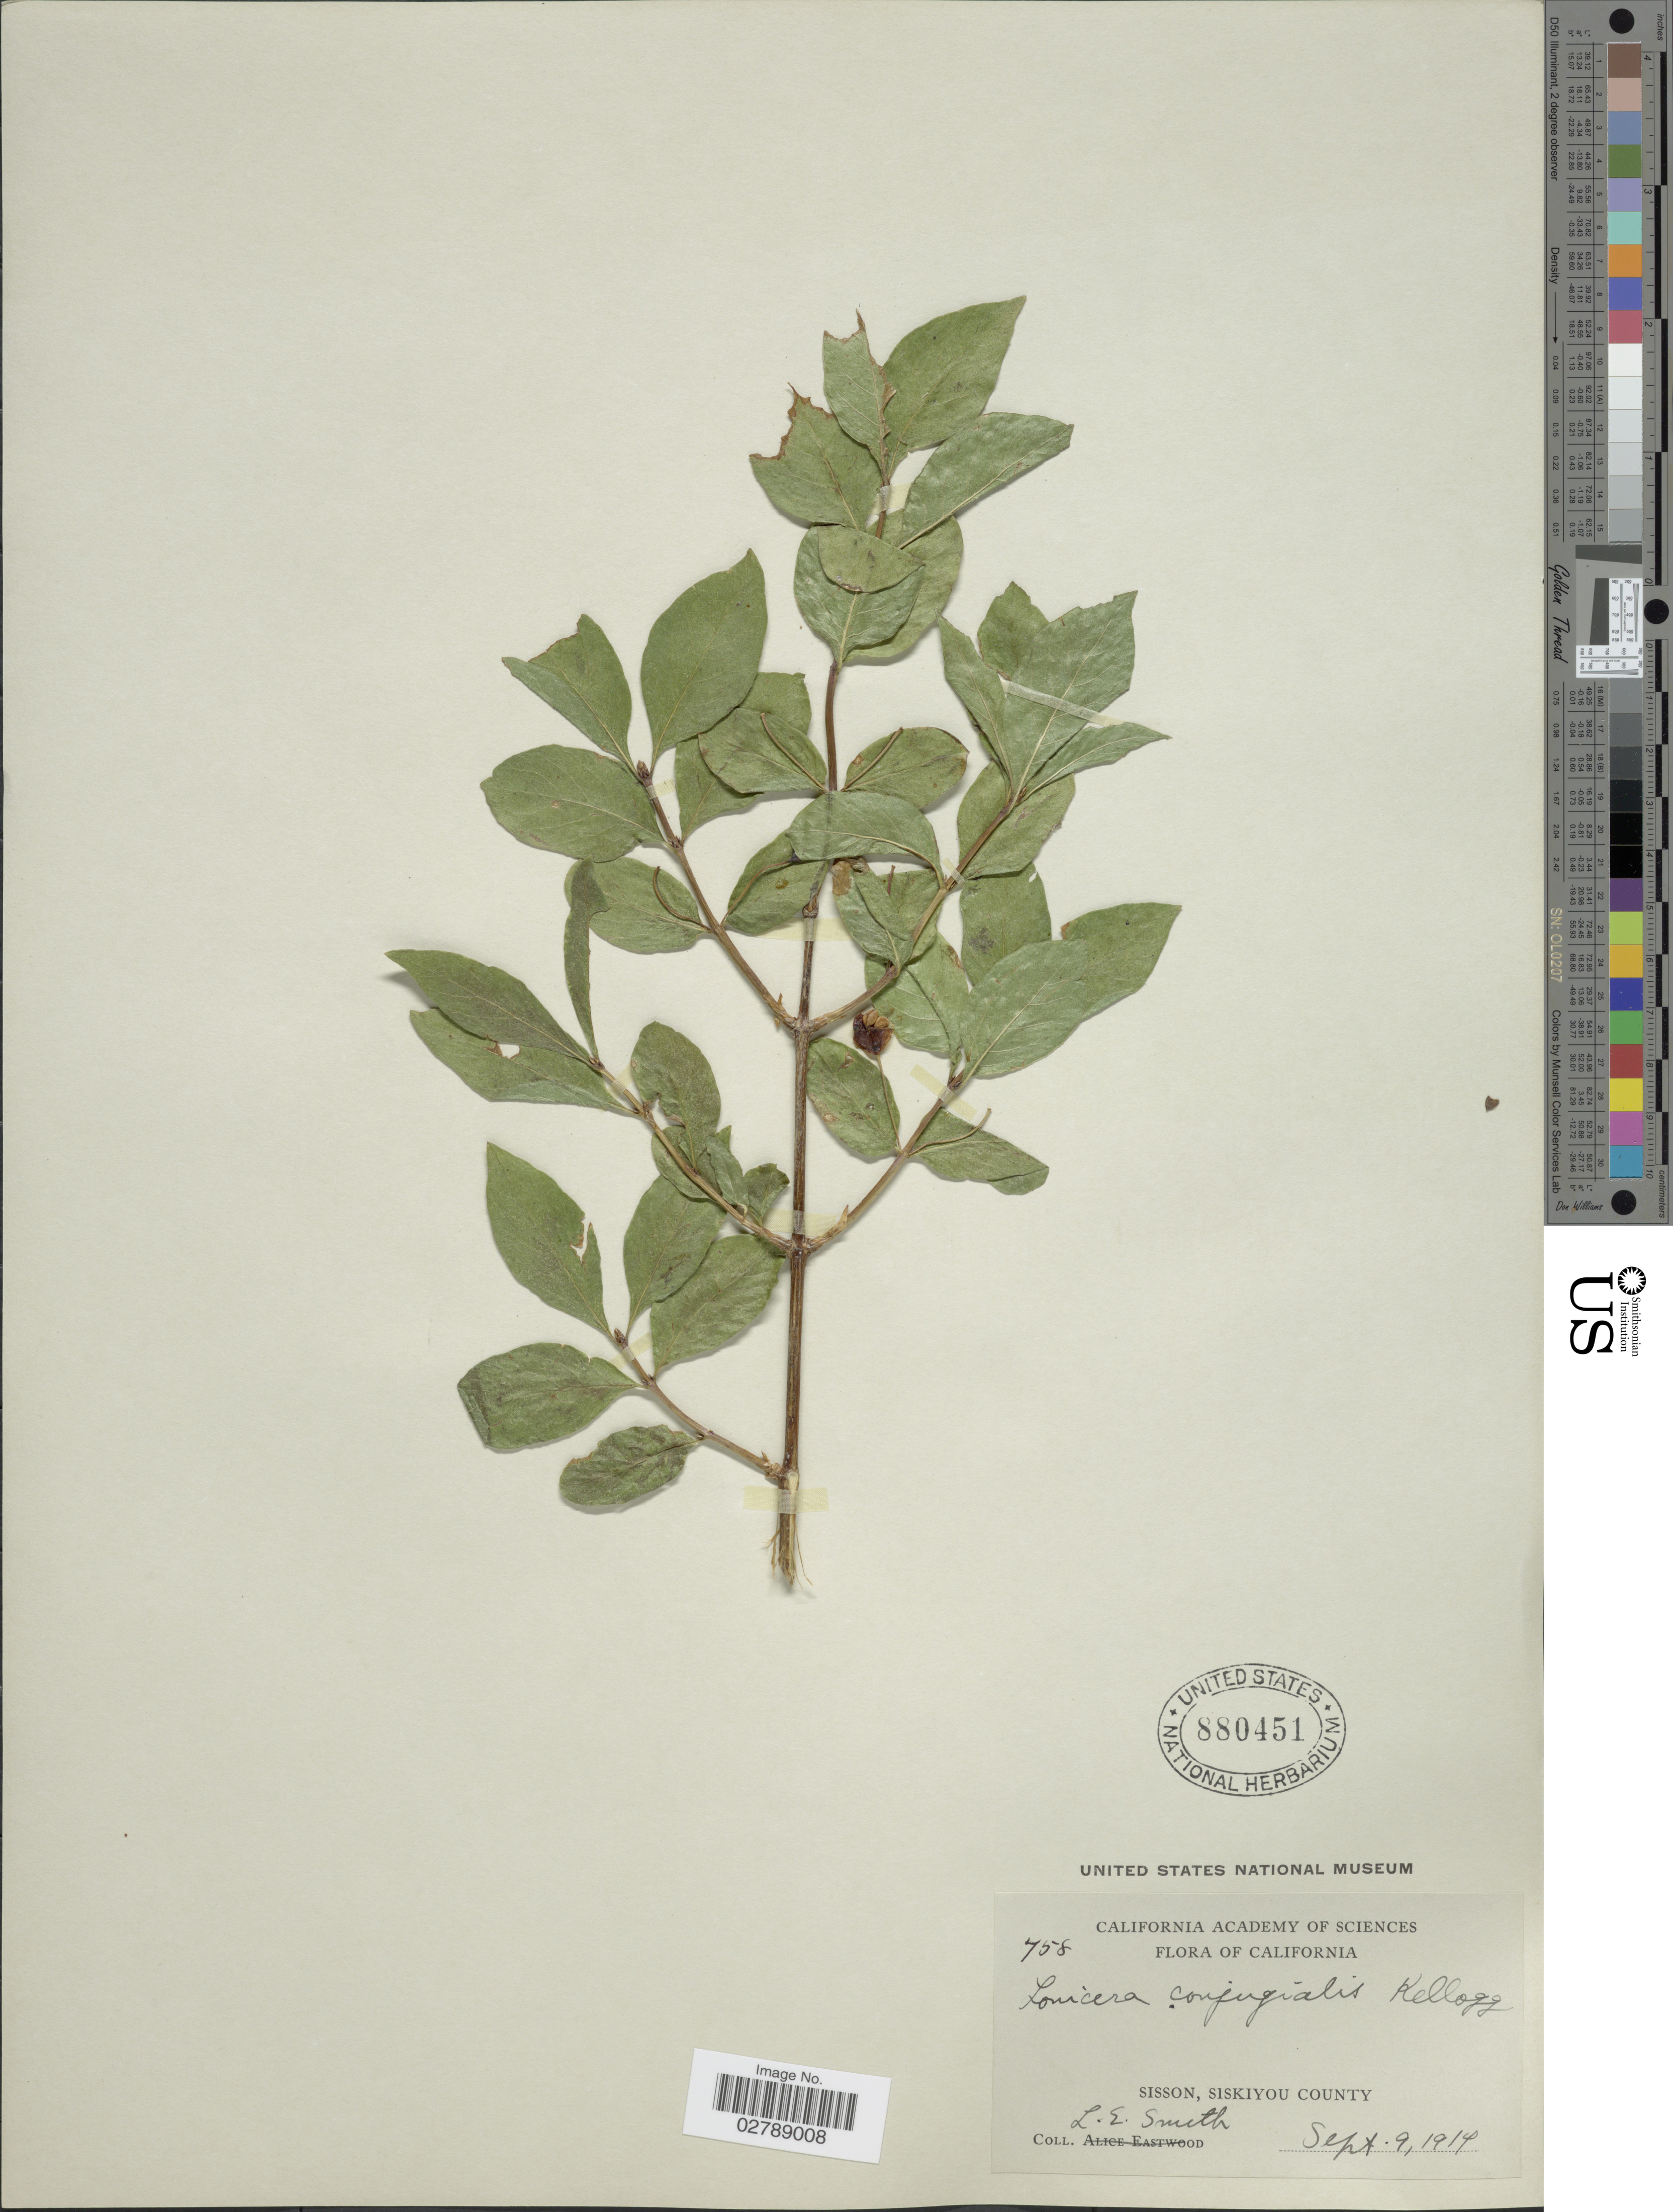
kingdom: Plantae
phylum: Tracheophyta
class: Magnoliopsida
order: Dipsacales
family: Caprifoliaceae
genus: Lonicera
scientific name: Lonicera conjugialis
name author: Kellogg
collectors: L. E. Smith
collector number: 758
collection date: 1914-09-09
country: United States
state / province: California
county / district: Siskiyou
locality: Sisson, Siskiyou County.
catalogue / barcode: US 880451